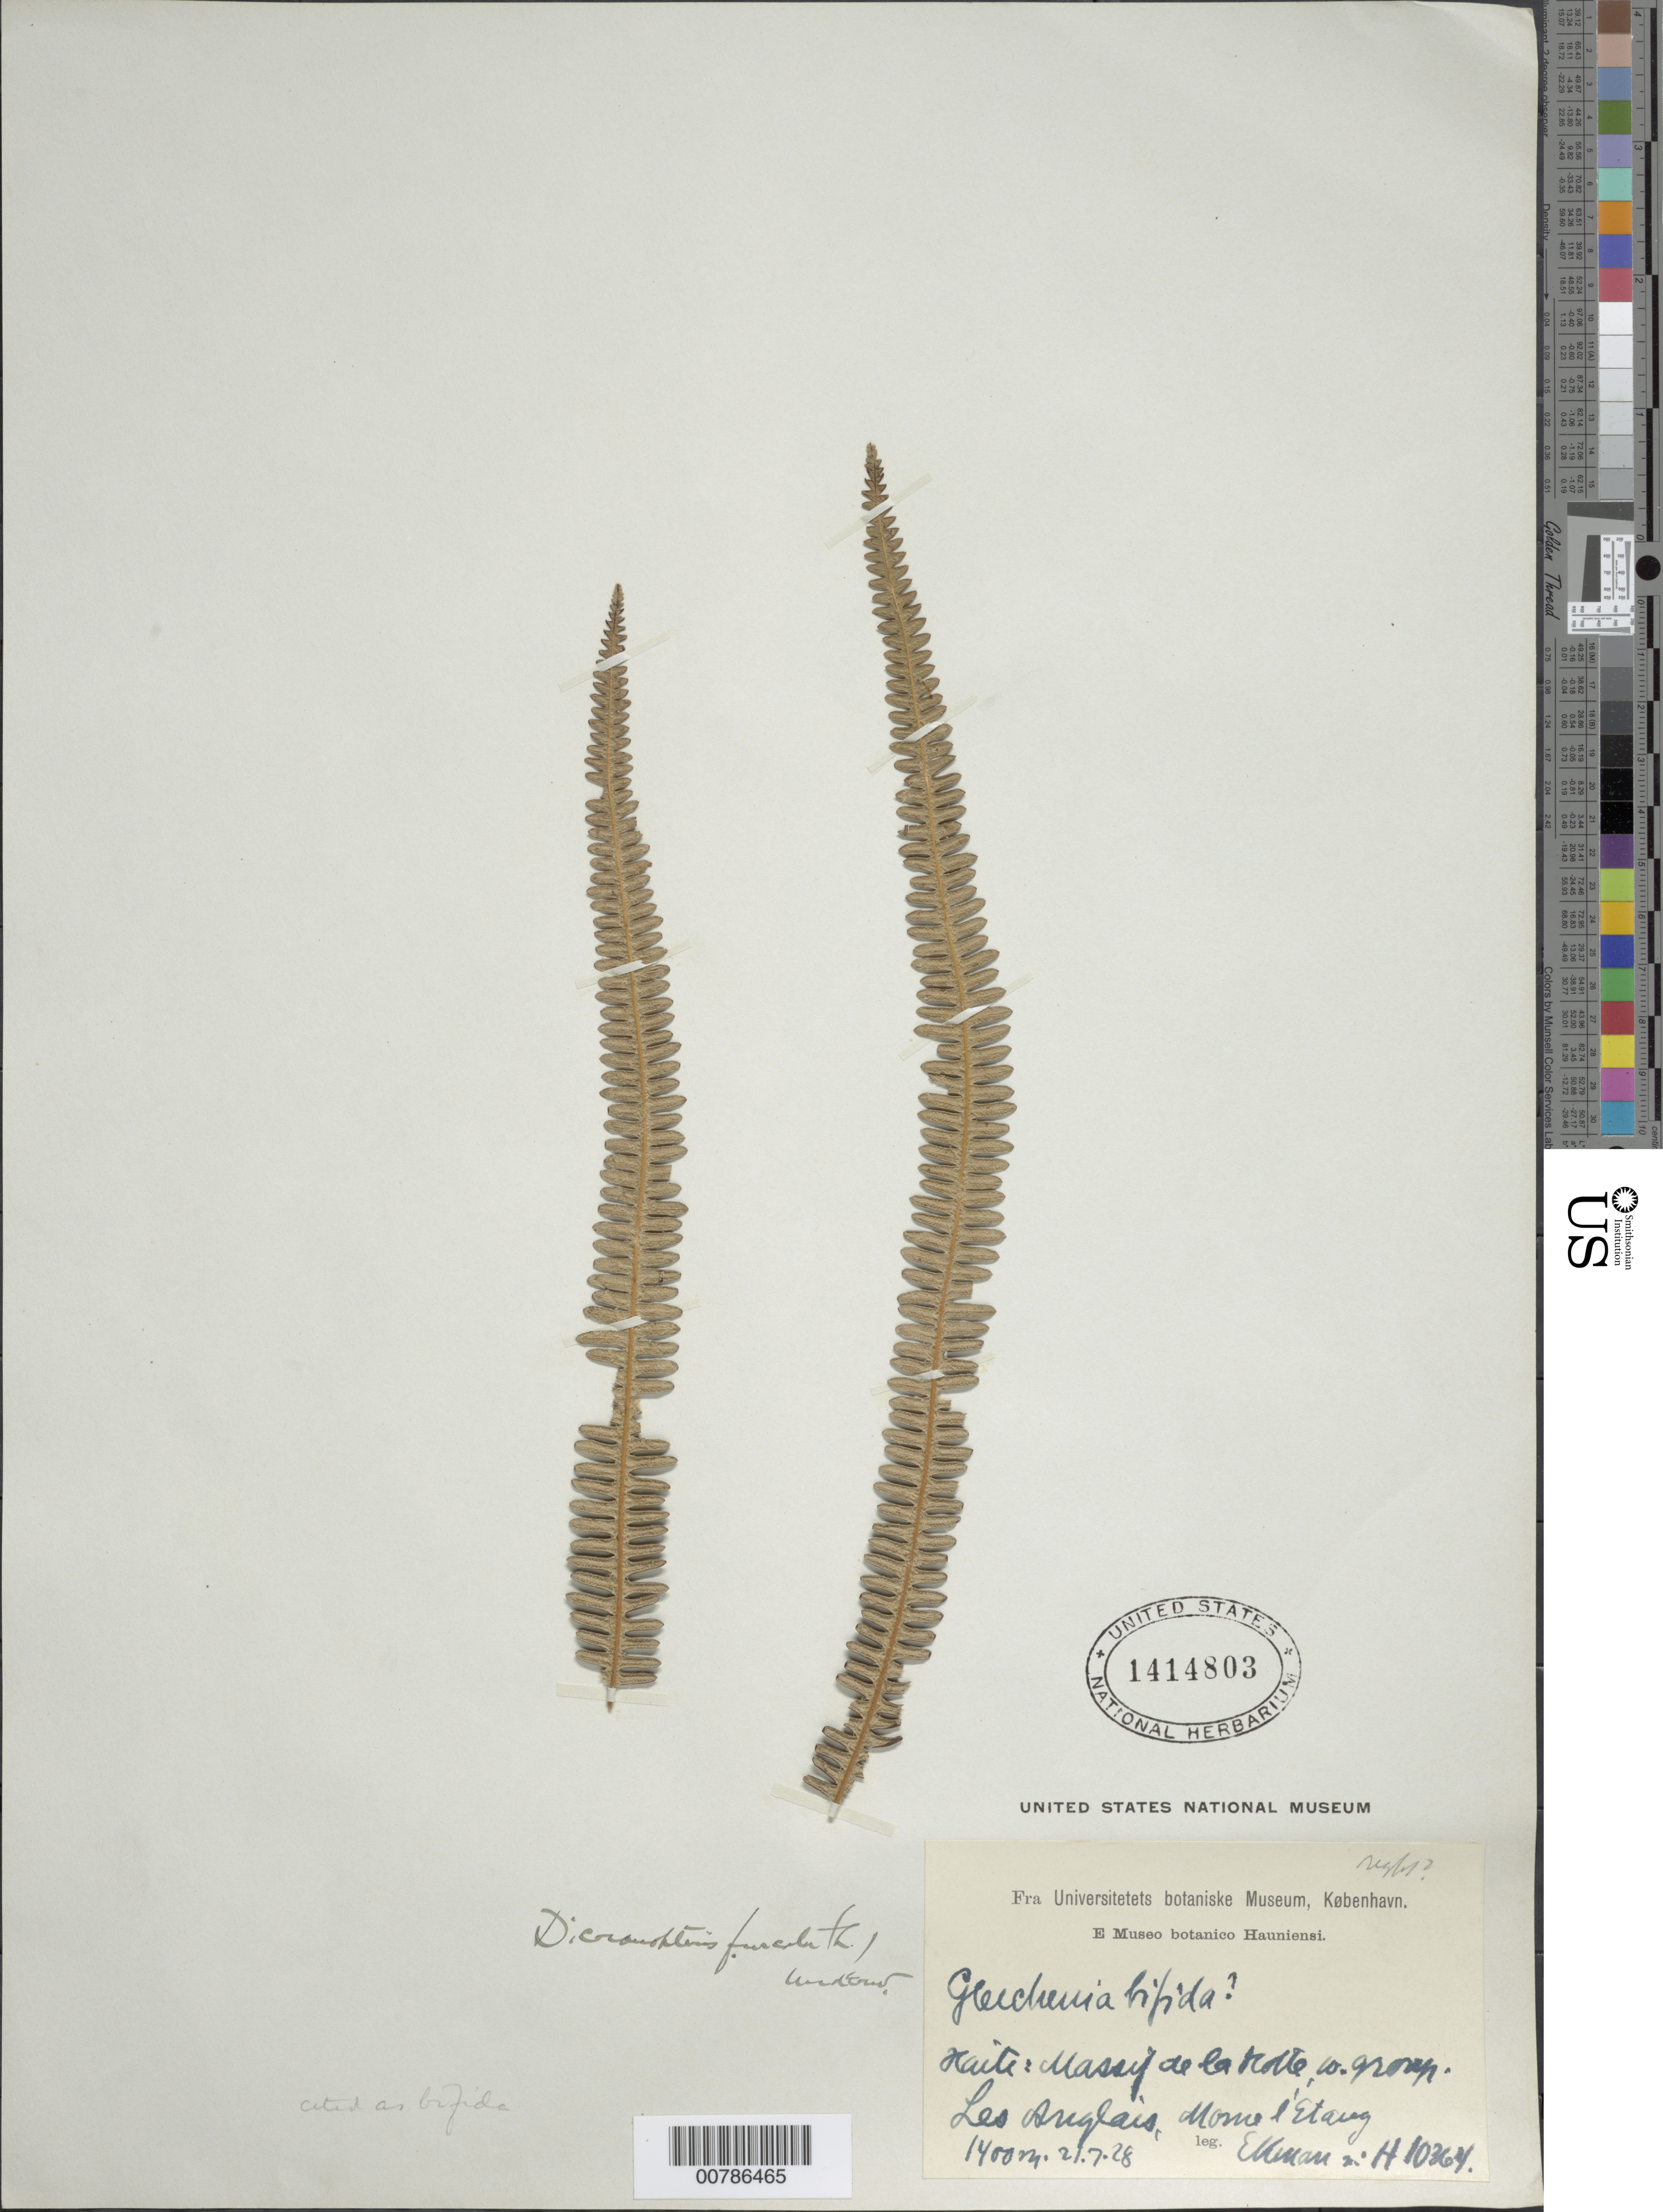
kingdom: Plantae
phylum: Tracheophyta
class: Polypodiopsida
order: Gleicheniales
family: Gleicheniaceae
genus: Sticherus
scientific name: Sticherus bifidus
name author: (Willd.) Ching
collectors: E. L. Ekman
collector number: H 10364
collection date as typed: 21 Jul 1928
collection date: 1928-07-21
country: Haiti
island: Hispaniola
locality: Massif de la Hotte, western group, Les Anglais, Morne l'Etang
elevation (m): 1400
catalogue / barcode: US 1414803